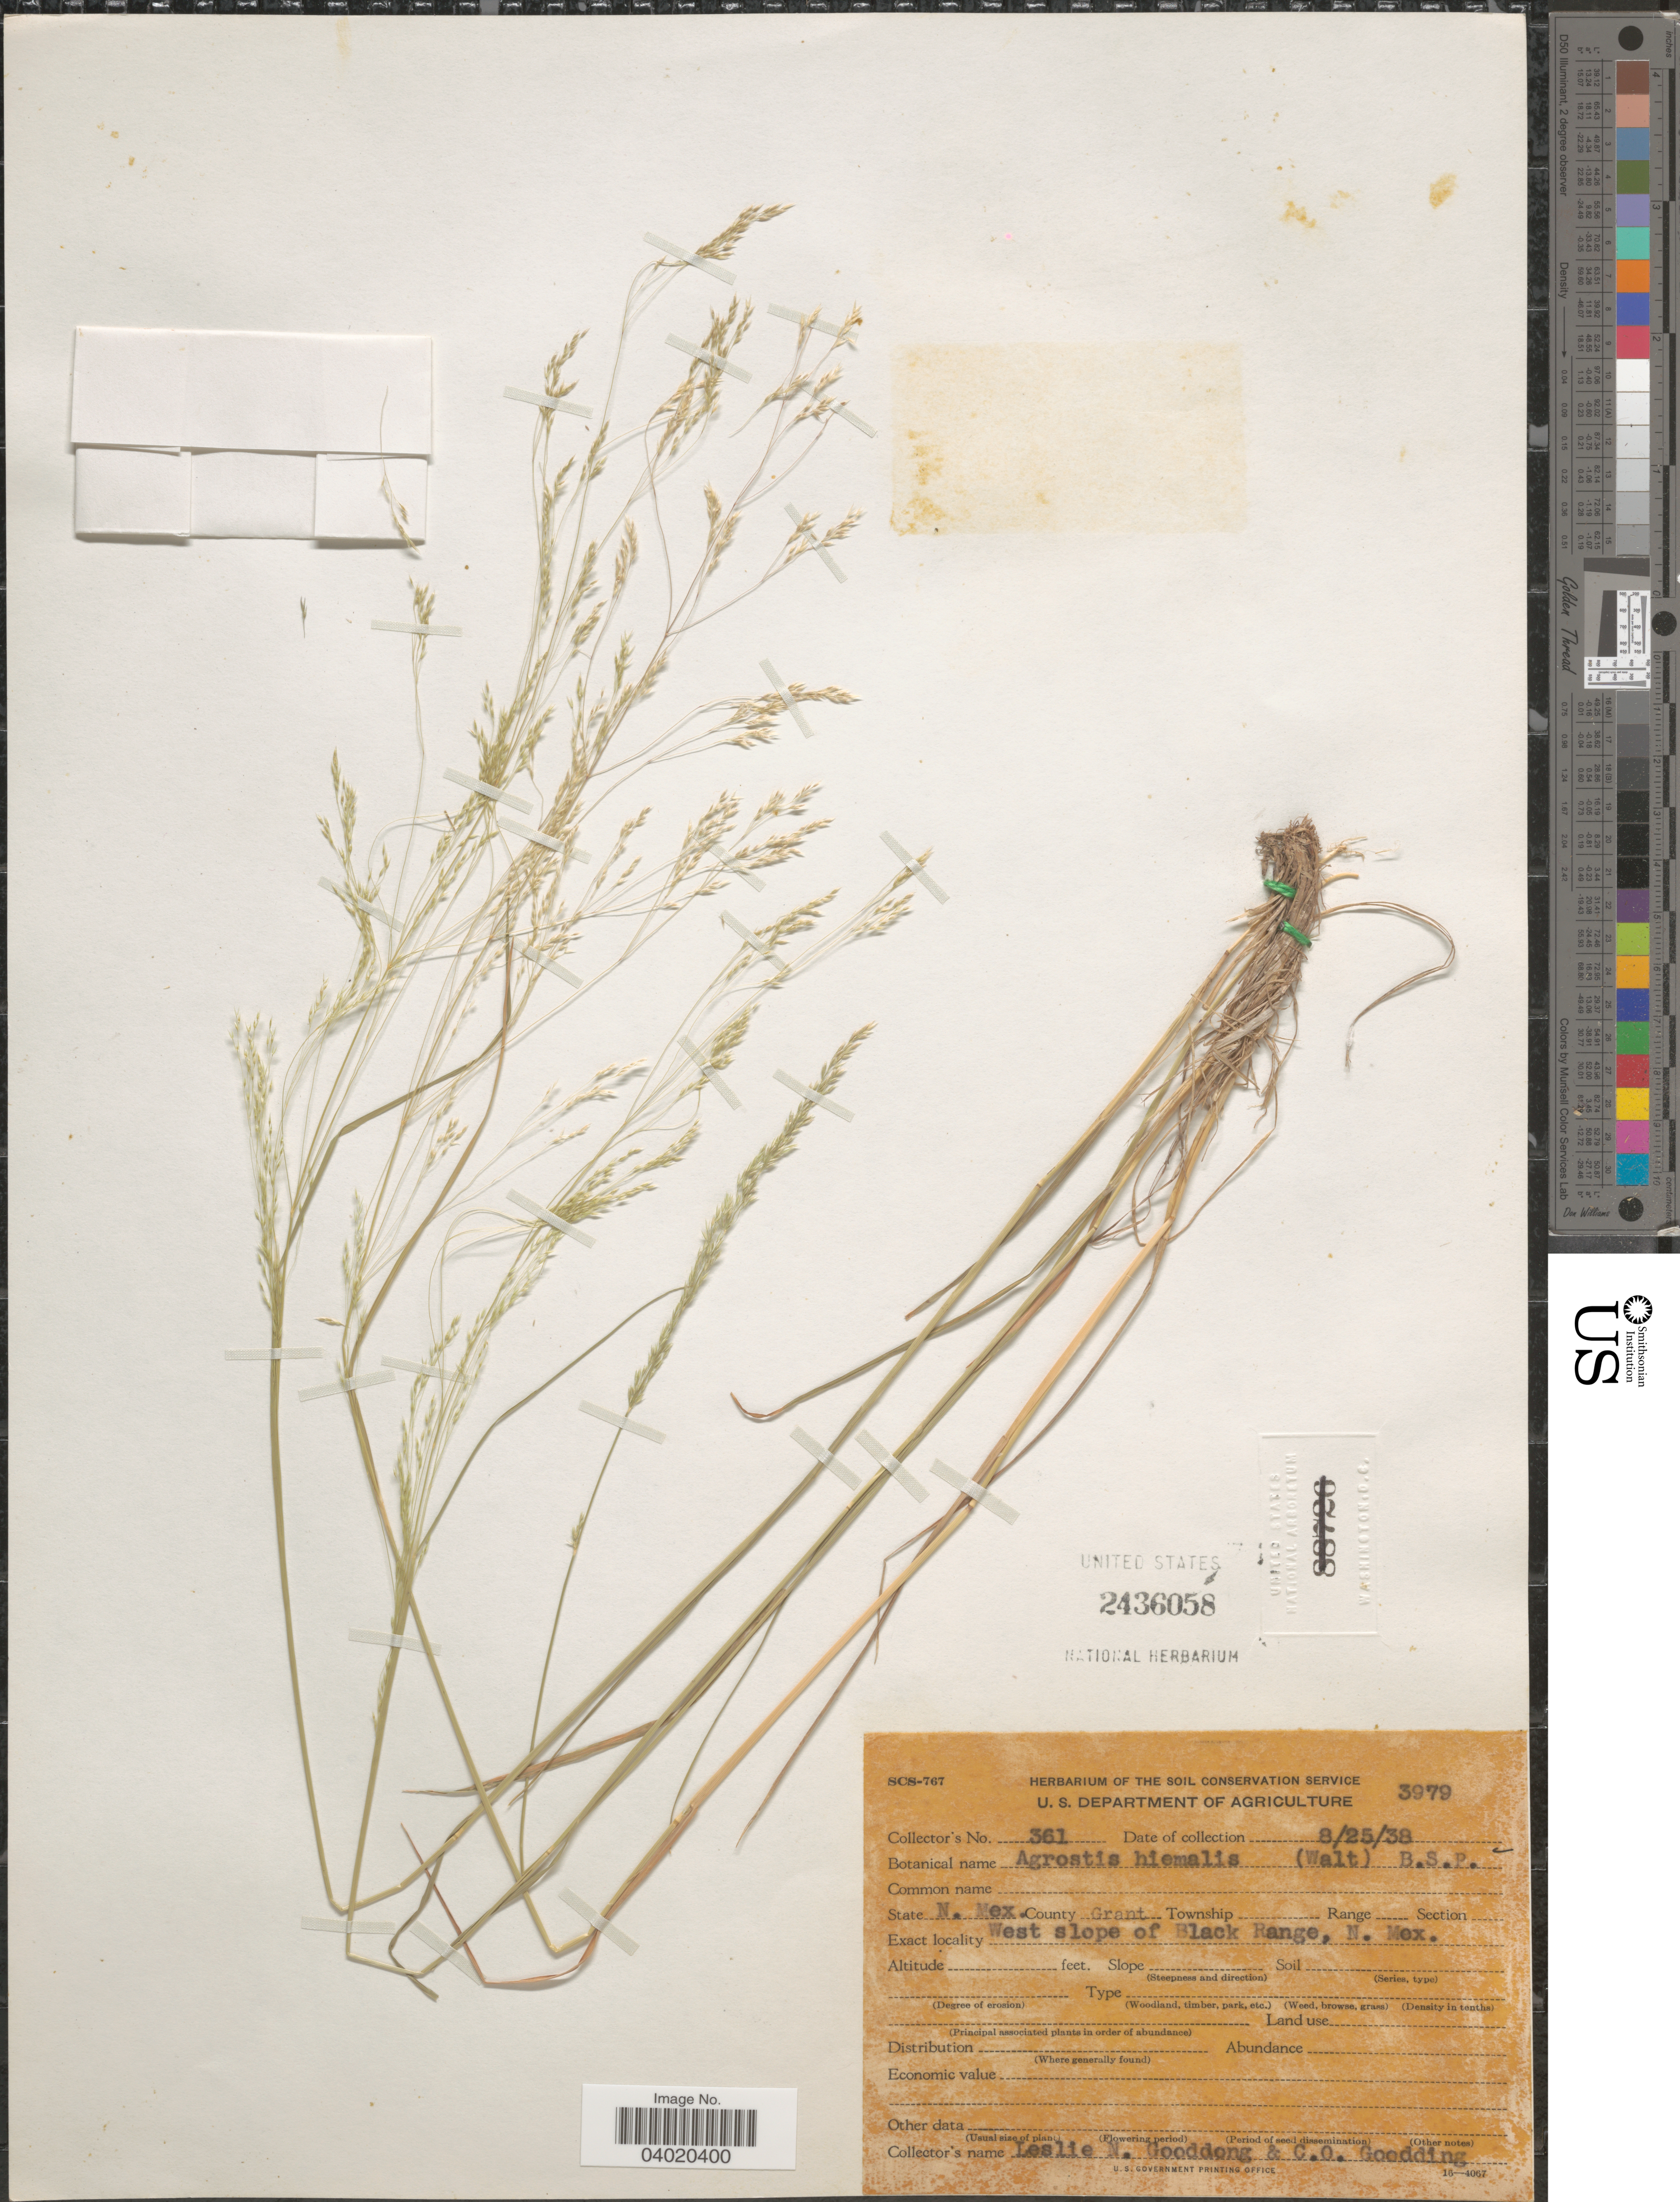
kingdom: Plantae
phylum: Tracheophyta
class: Liliopsida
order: Poales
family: Poaceae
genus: Agrostis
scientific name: Agrostis hyemalis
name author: (Walter) Britton et al.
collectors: L. N. Goodding & C. Goodding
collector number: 361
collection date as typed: Transcribed d/m/y: 25/8/38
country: United States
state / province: New Mexico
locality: West slope of Black Range.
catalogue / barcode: US 2436058